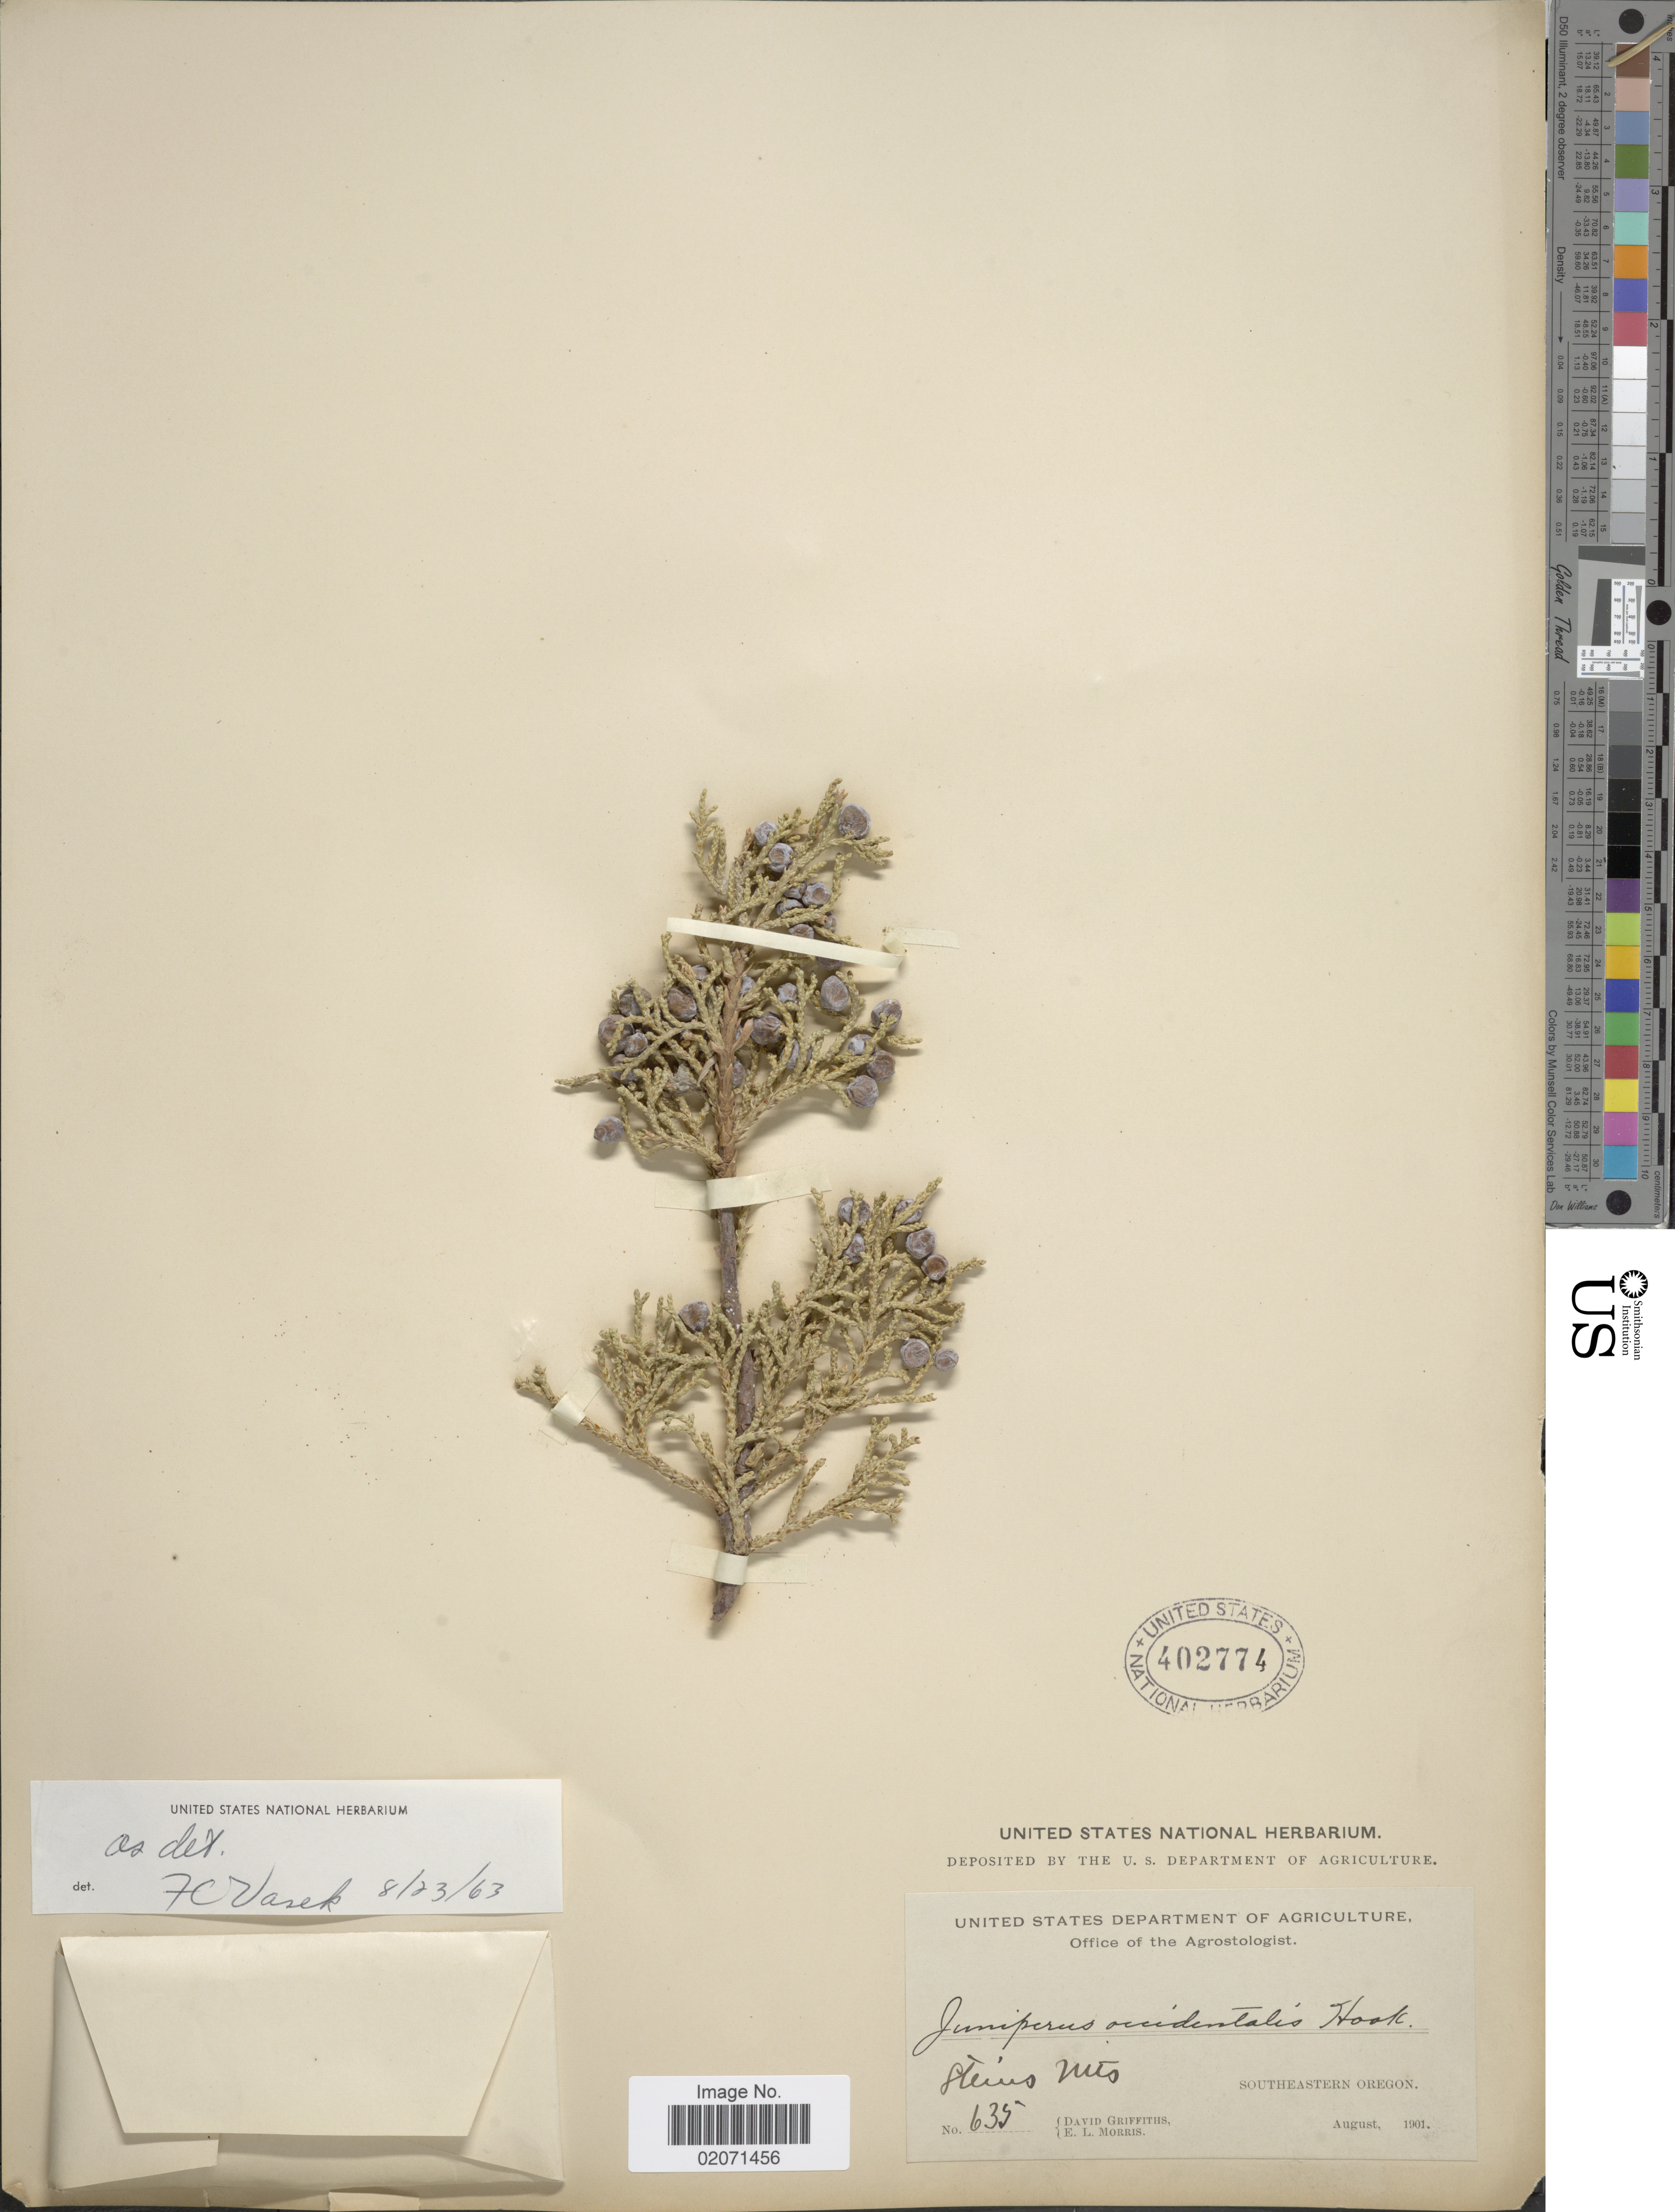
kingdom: Plantae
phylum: Tracheophyta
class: Pinopsida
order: Pinales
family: Cupressaceae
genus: Juniperus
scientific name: Juniperus occidentalis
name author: Hook.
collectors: D. Griffiths & E. Morris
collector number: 635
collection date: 1901-08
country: United States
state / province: Oregon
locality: Steins Mts. Southeastern Oregon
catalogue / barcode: US 402774